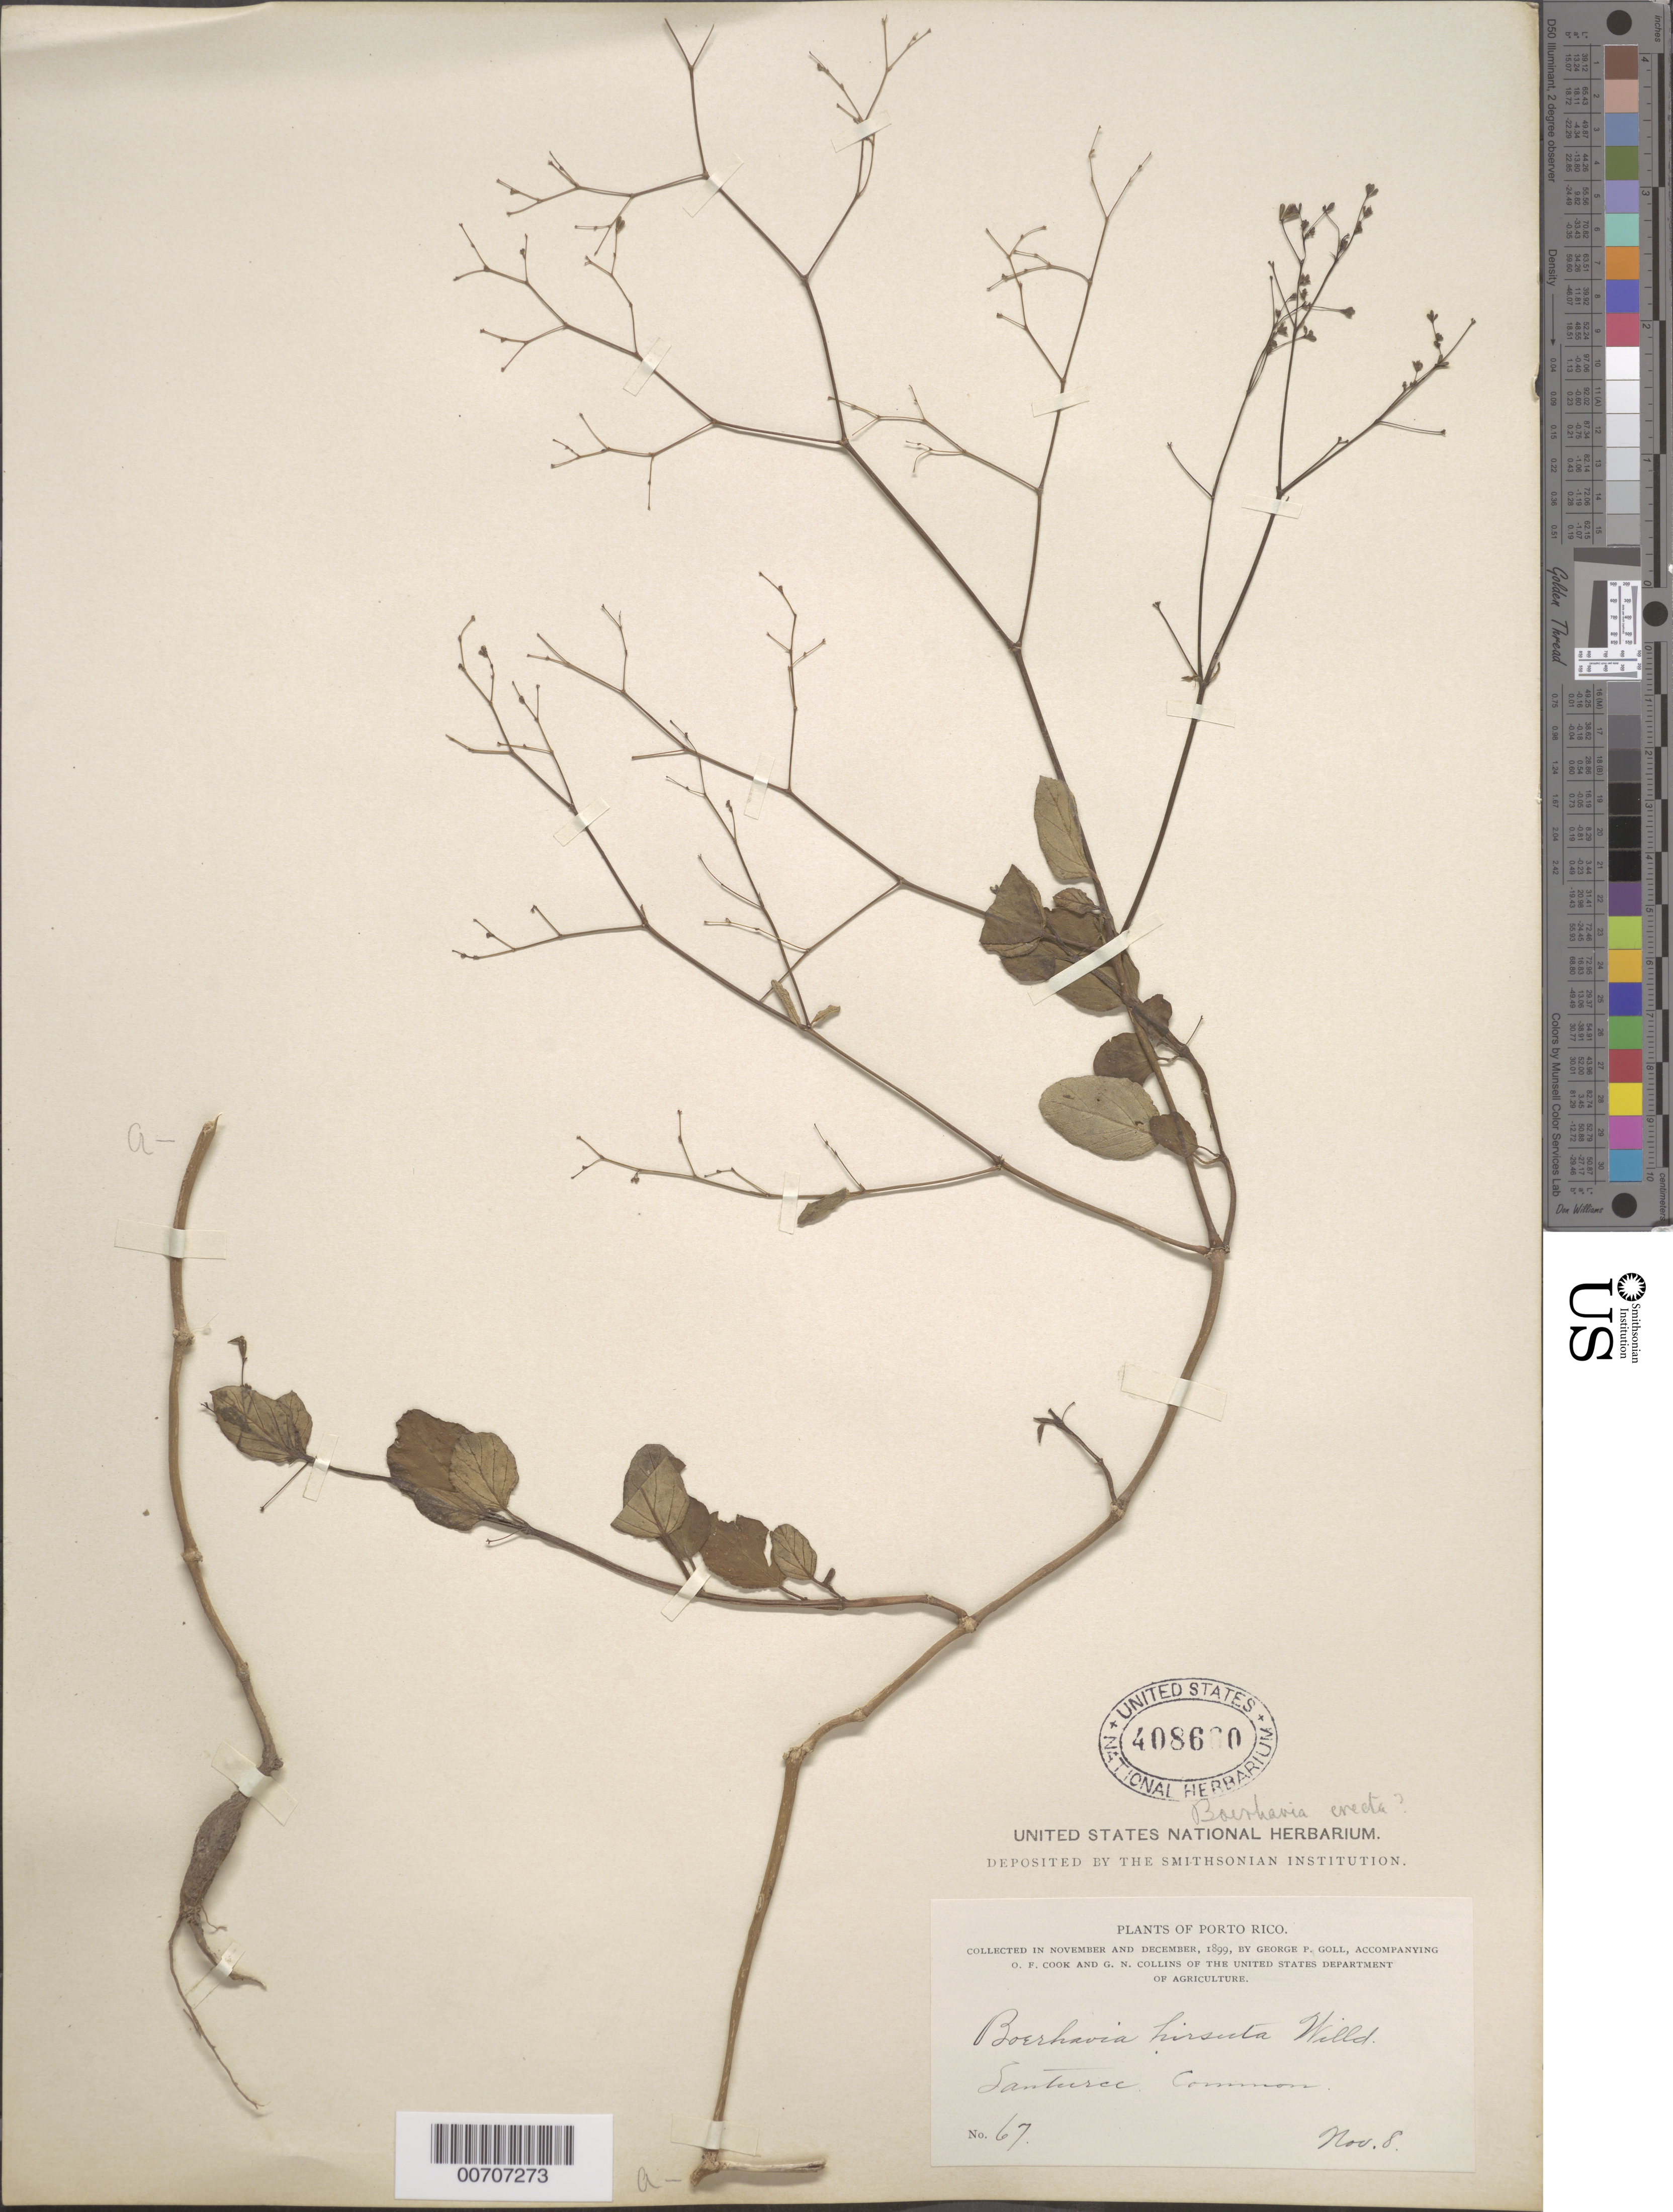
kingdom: Plantae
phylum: Tracheophyta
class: Magnoliopsida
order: Caryophyllales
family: Nyctaginaceae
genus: Boerhavia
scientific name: Boerhavia hirsuta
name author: Willd.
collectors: G. Goll, O. F. Cook & G. Collins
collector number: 67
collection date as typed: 08 Nov 1899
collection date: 1899-11-08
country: Puerto Rico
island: Greater Antilles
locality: Santurce Common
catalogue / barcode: US 408660